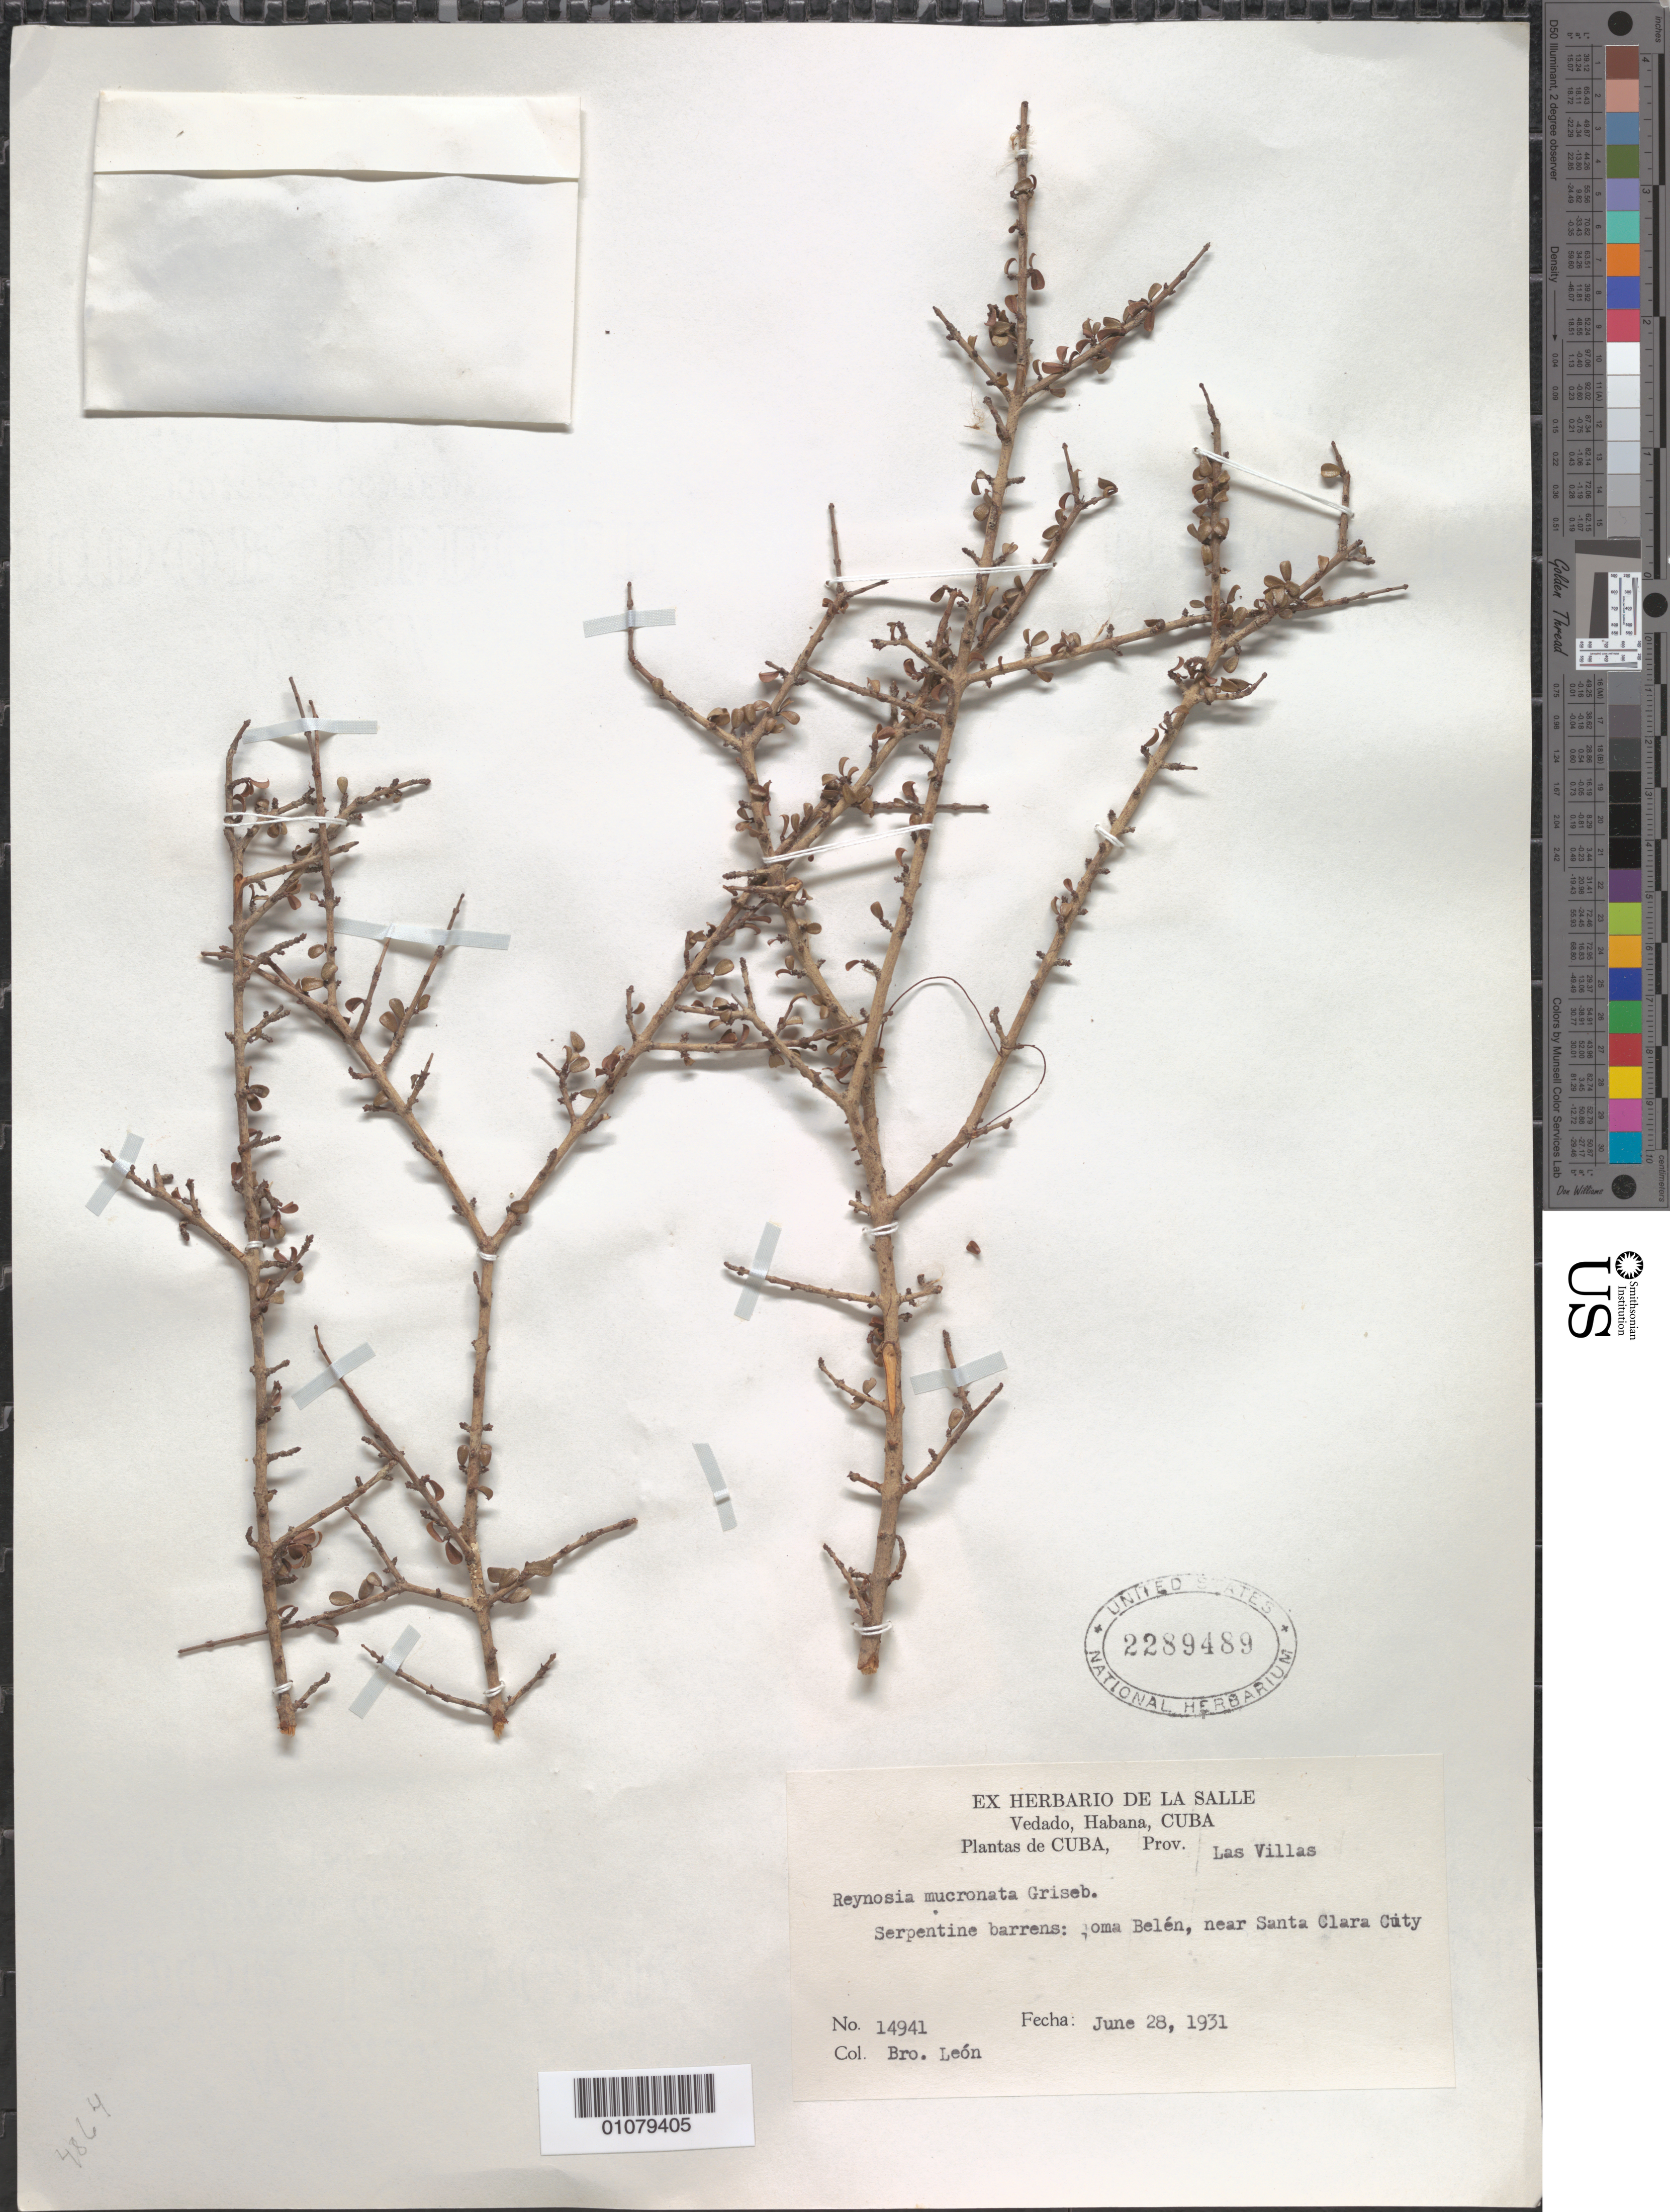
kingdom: Plantae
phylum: Tracheophyta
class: Magnoliopsida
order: Rosales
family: Rhamnaceae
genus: Reynosia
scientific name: Reynosia mucronata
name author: Griseb.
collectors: Bro. León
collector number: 14941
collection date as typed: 28 Jun 1931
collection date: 1931-06-28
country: Cuba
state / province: Villa Clara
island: Cuba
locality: Serpentine barrens: Loma Belén, near Santa Clara city Las Villas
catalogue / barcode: US 2289489